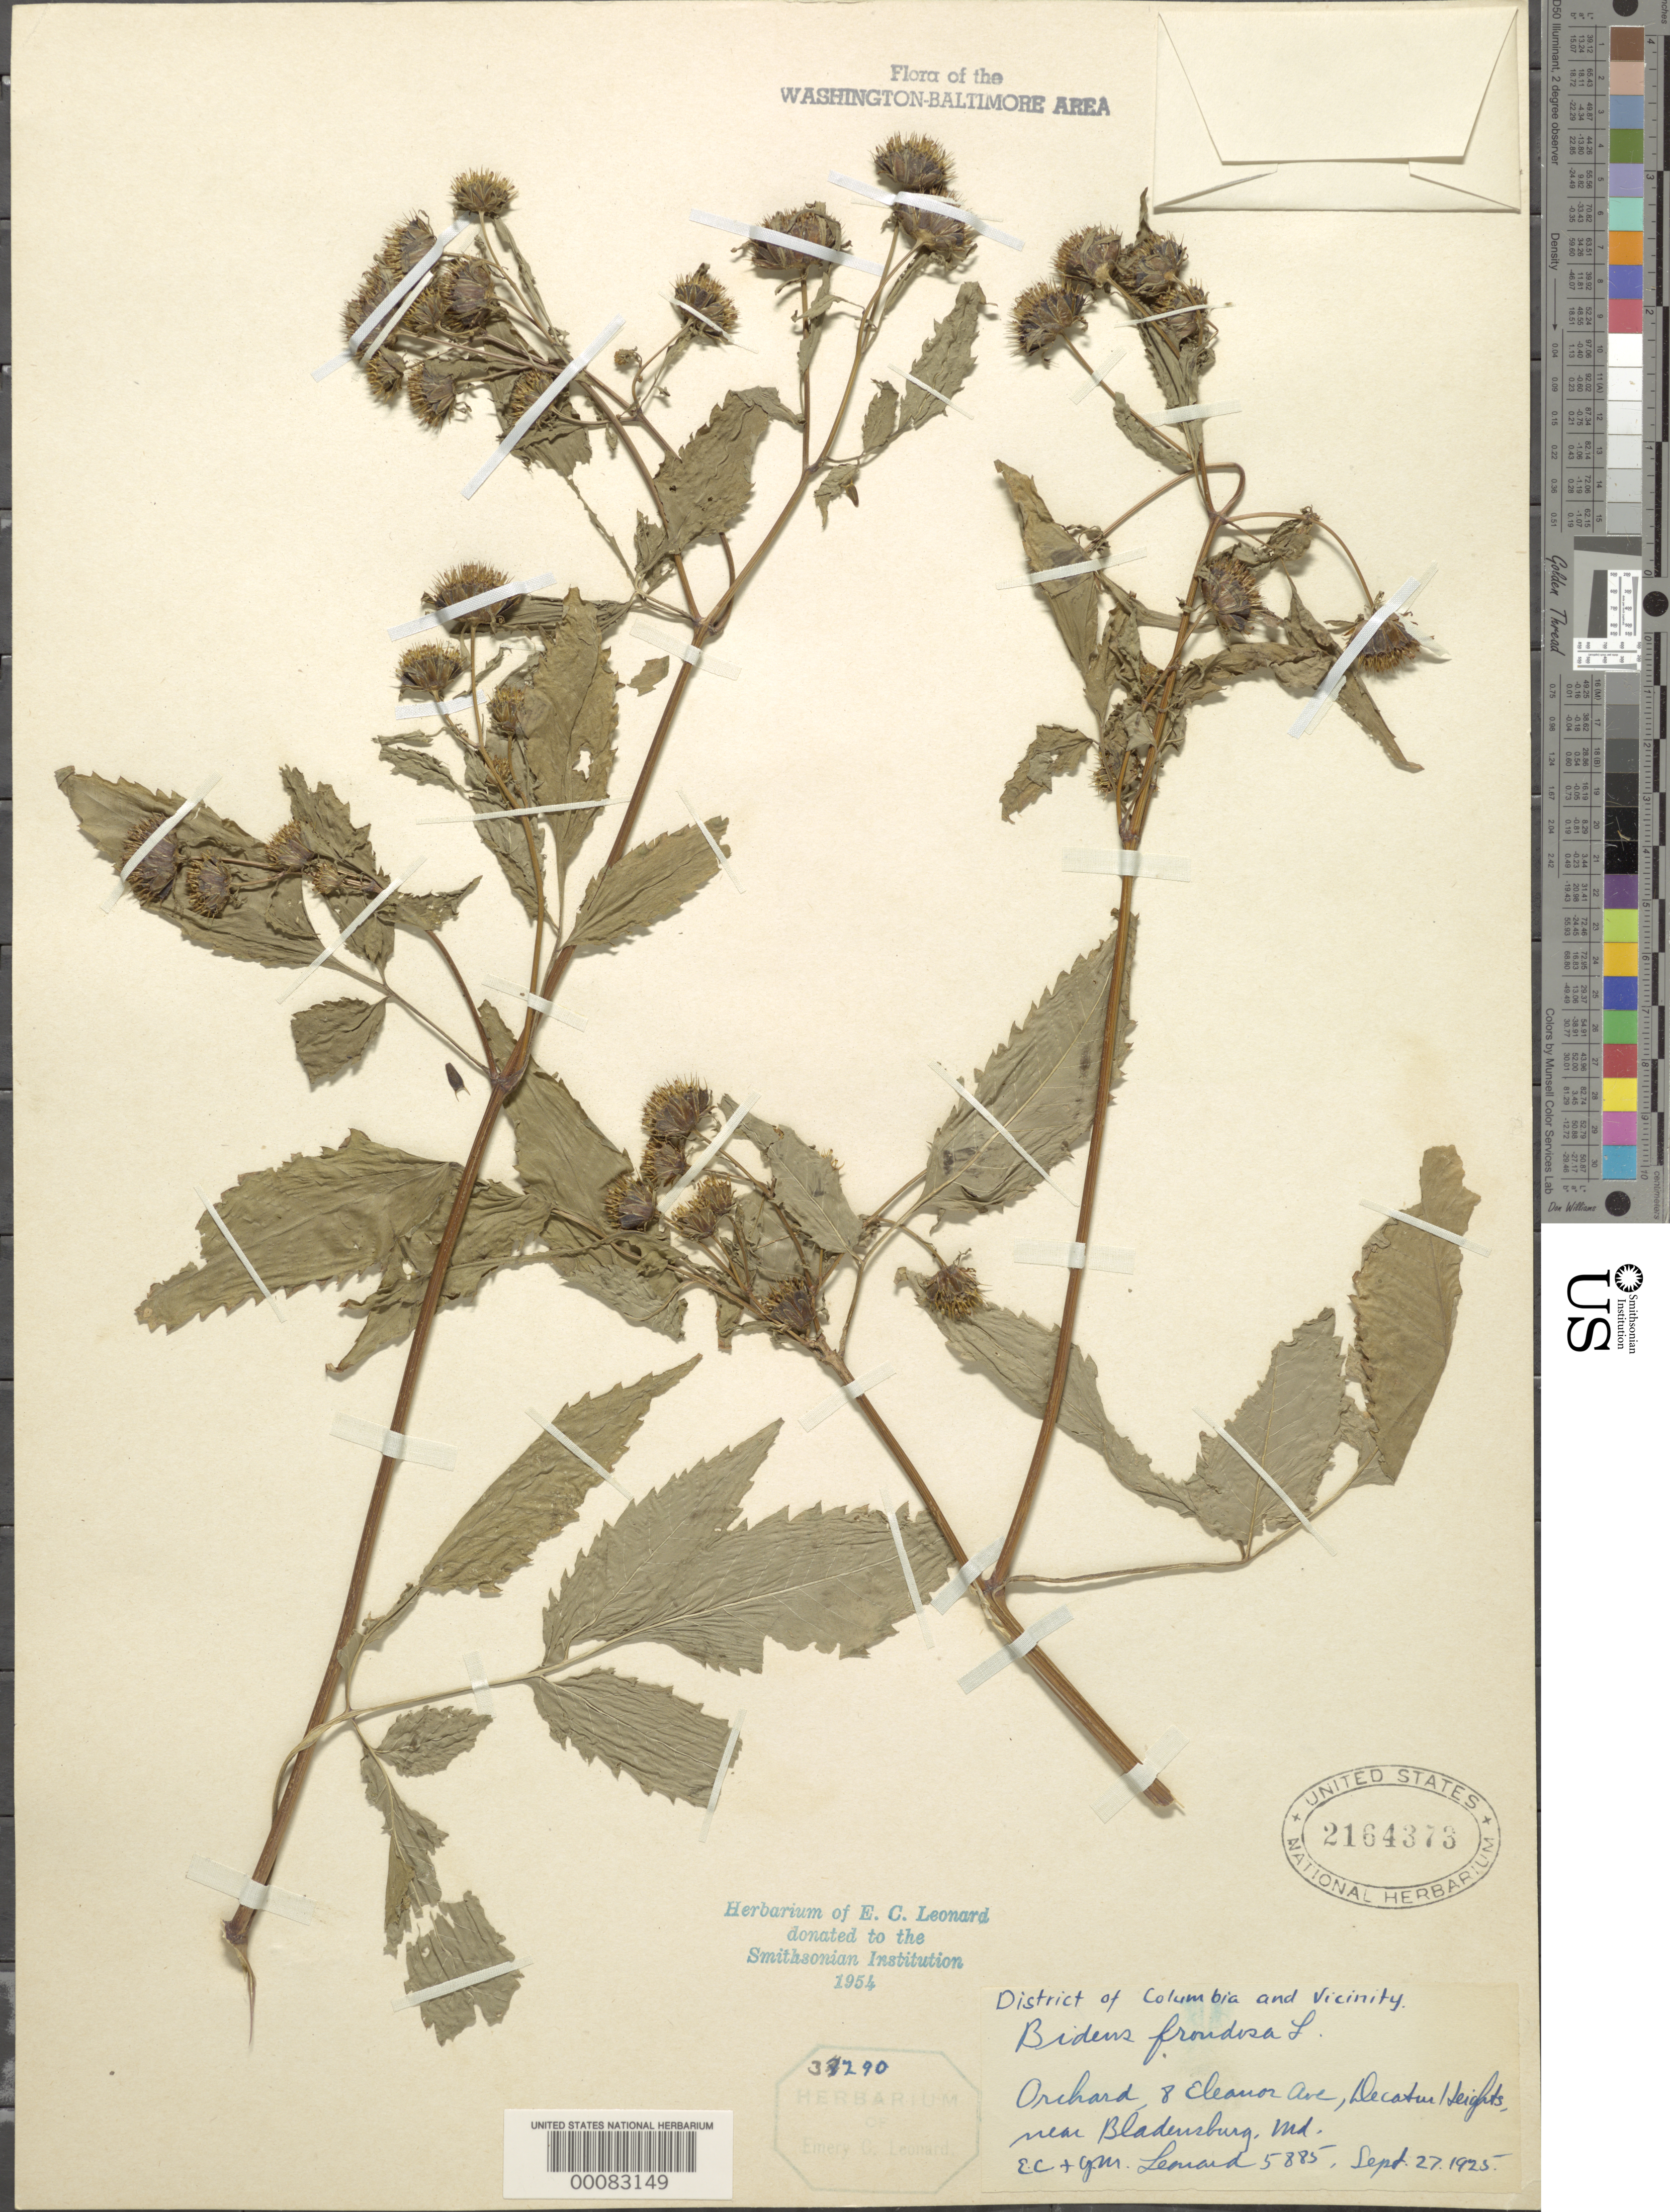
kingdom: Plantae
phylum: Tracheophyta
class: Magnoliopsida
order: Asterales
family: Asteraceae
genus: Bidens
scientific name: Bidens frondosa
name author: L.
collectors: E. C. Leonard & G. M. Leonard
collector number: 5885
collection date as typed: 27 Sep 1925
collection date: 1925-09-27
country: United States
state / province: Maryland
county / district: Prince George's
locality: Decatur Heights, Bladensburg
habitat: Orchard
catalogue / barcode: US 2164373